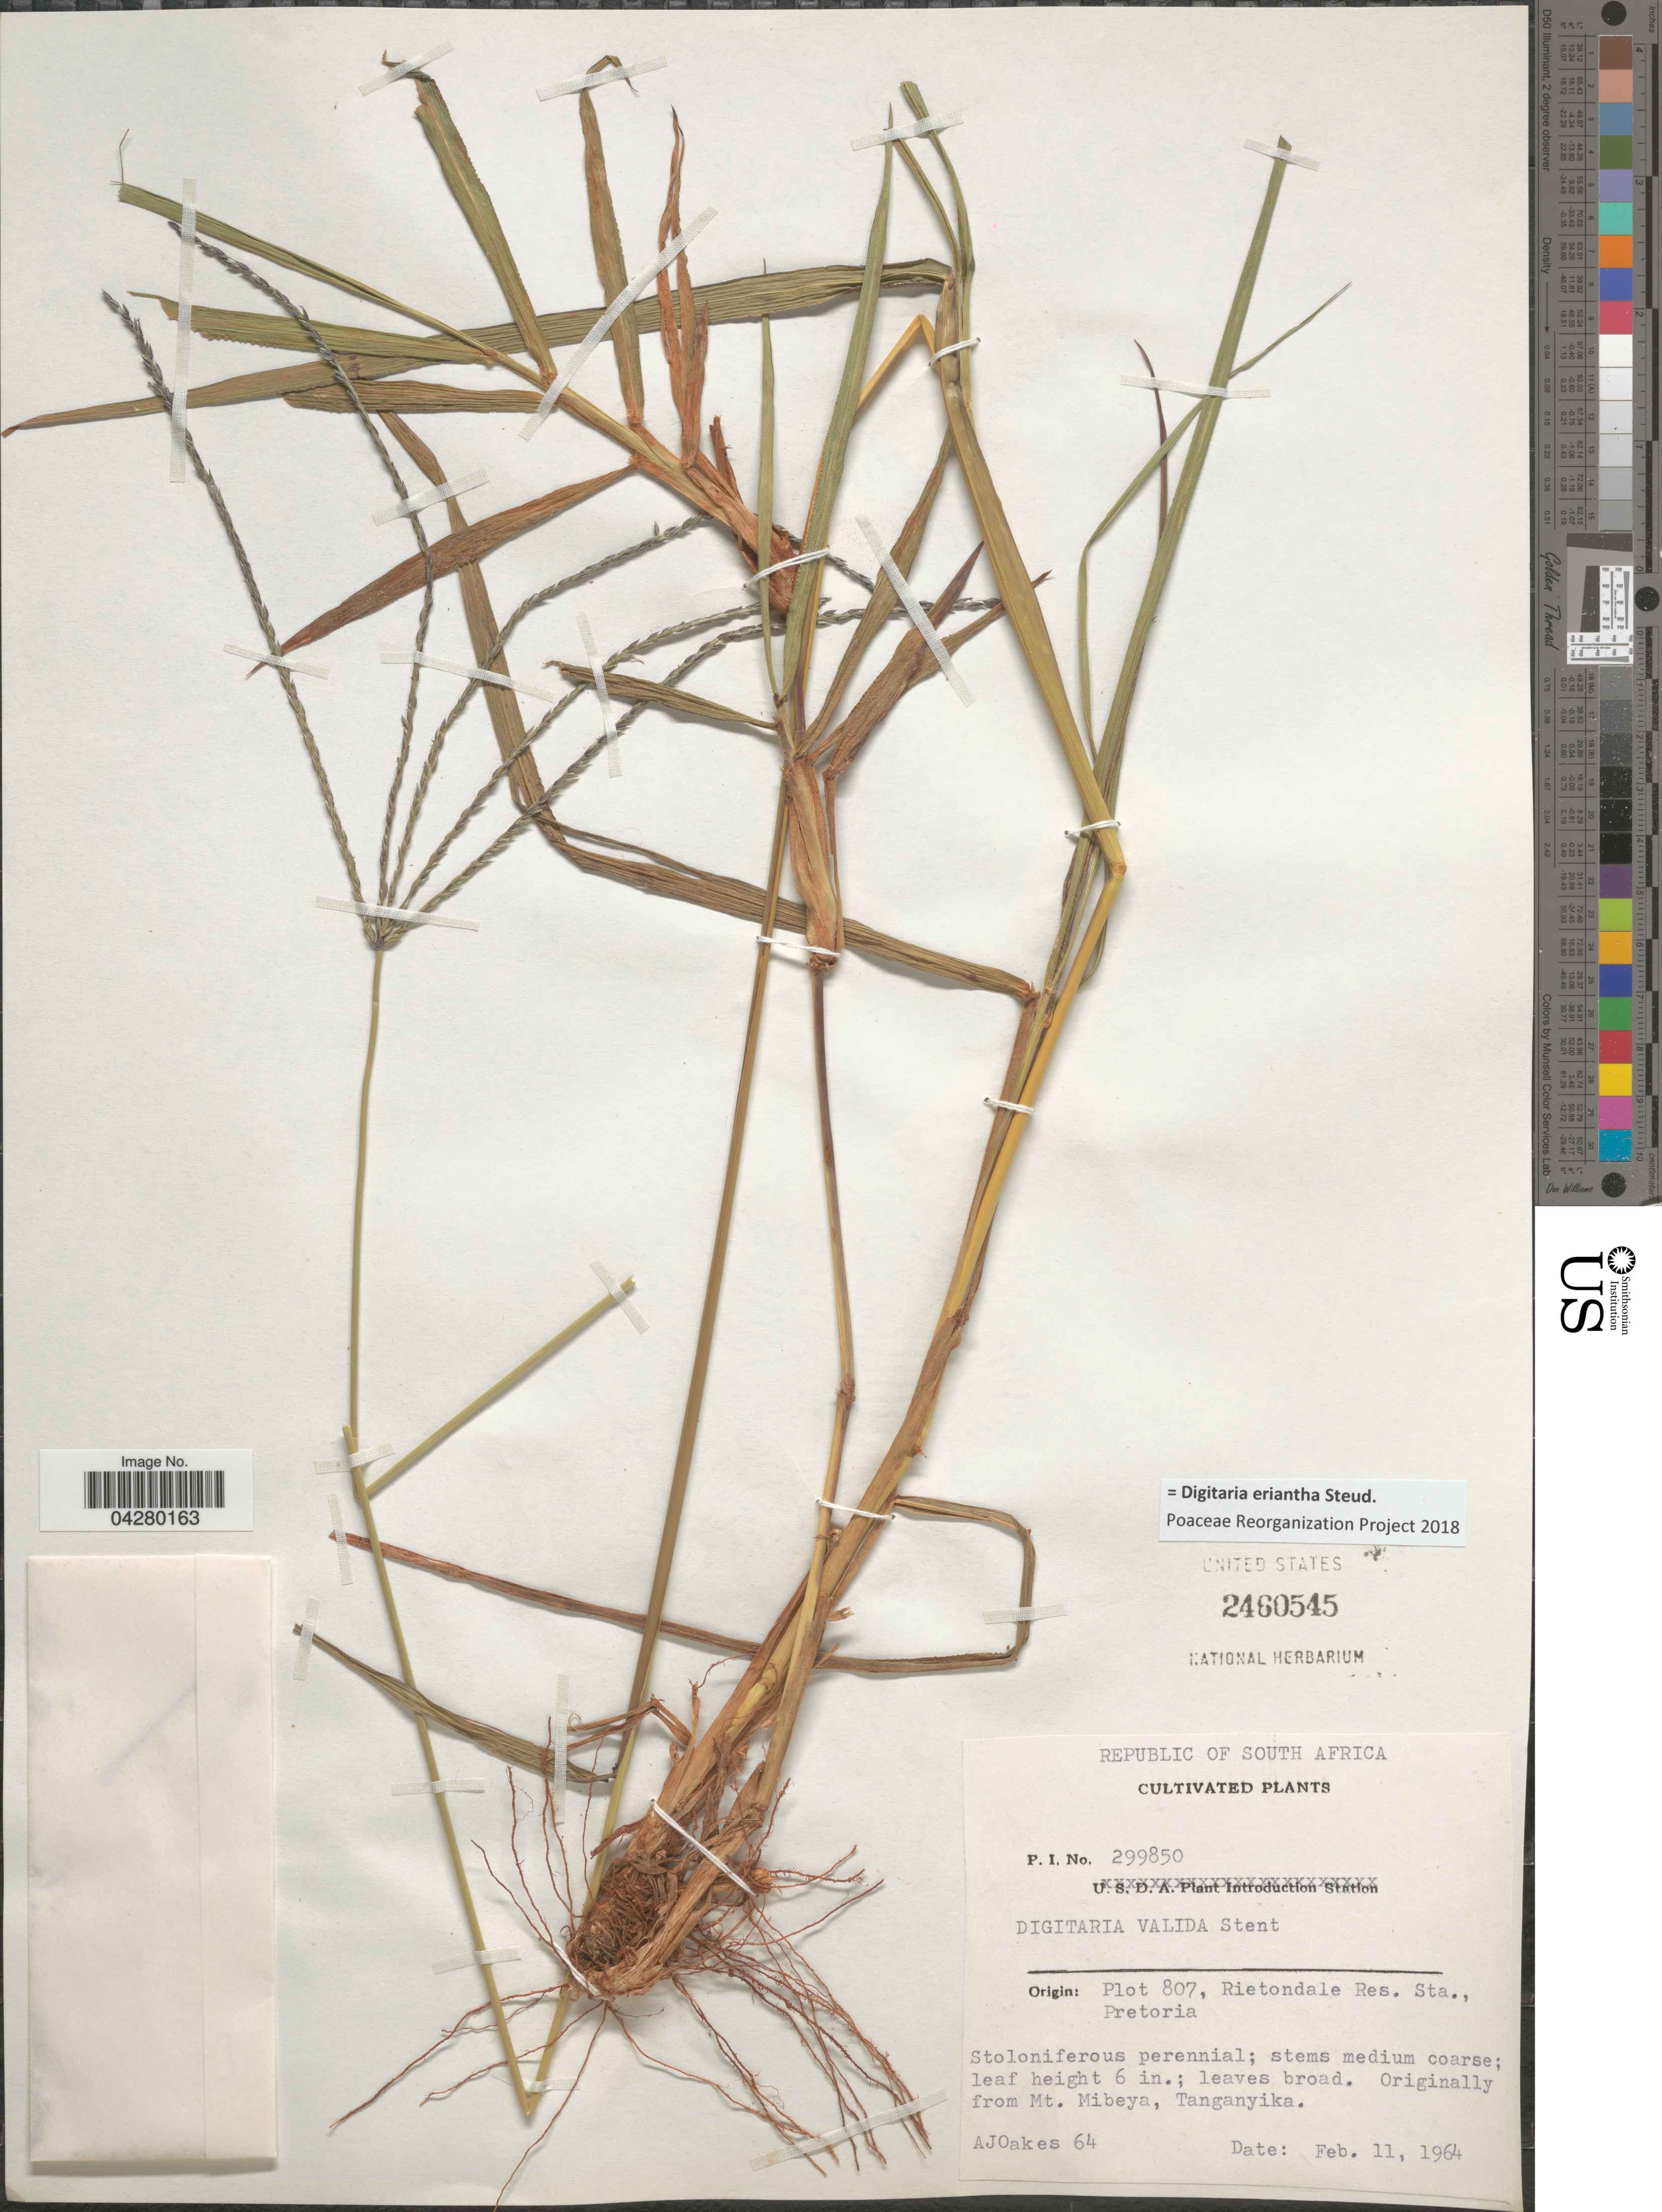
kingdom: Plantae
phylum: Tracheophyta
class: Liliopsida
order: Poales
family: Poaceae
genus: Digitaria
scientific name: Digitaria eriantha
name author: Steud.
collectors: A. Oakes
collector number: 64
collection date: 1964-02-11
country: South Africa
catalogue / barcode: US 2460545